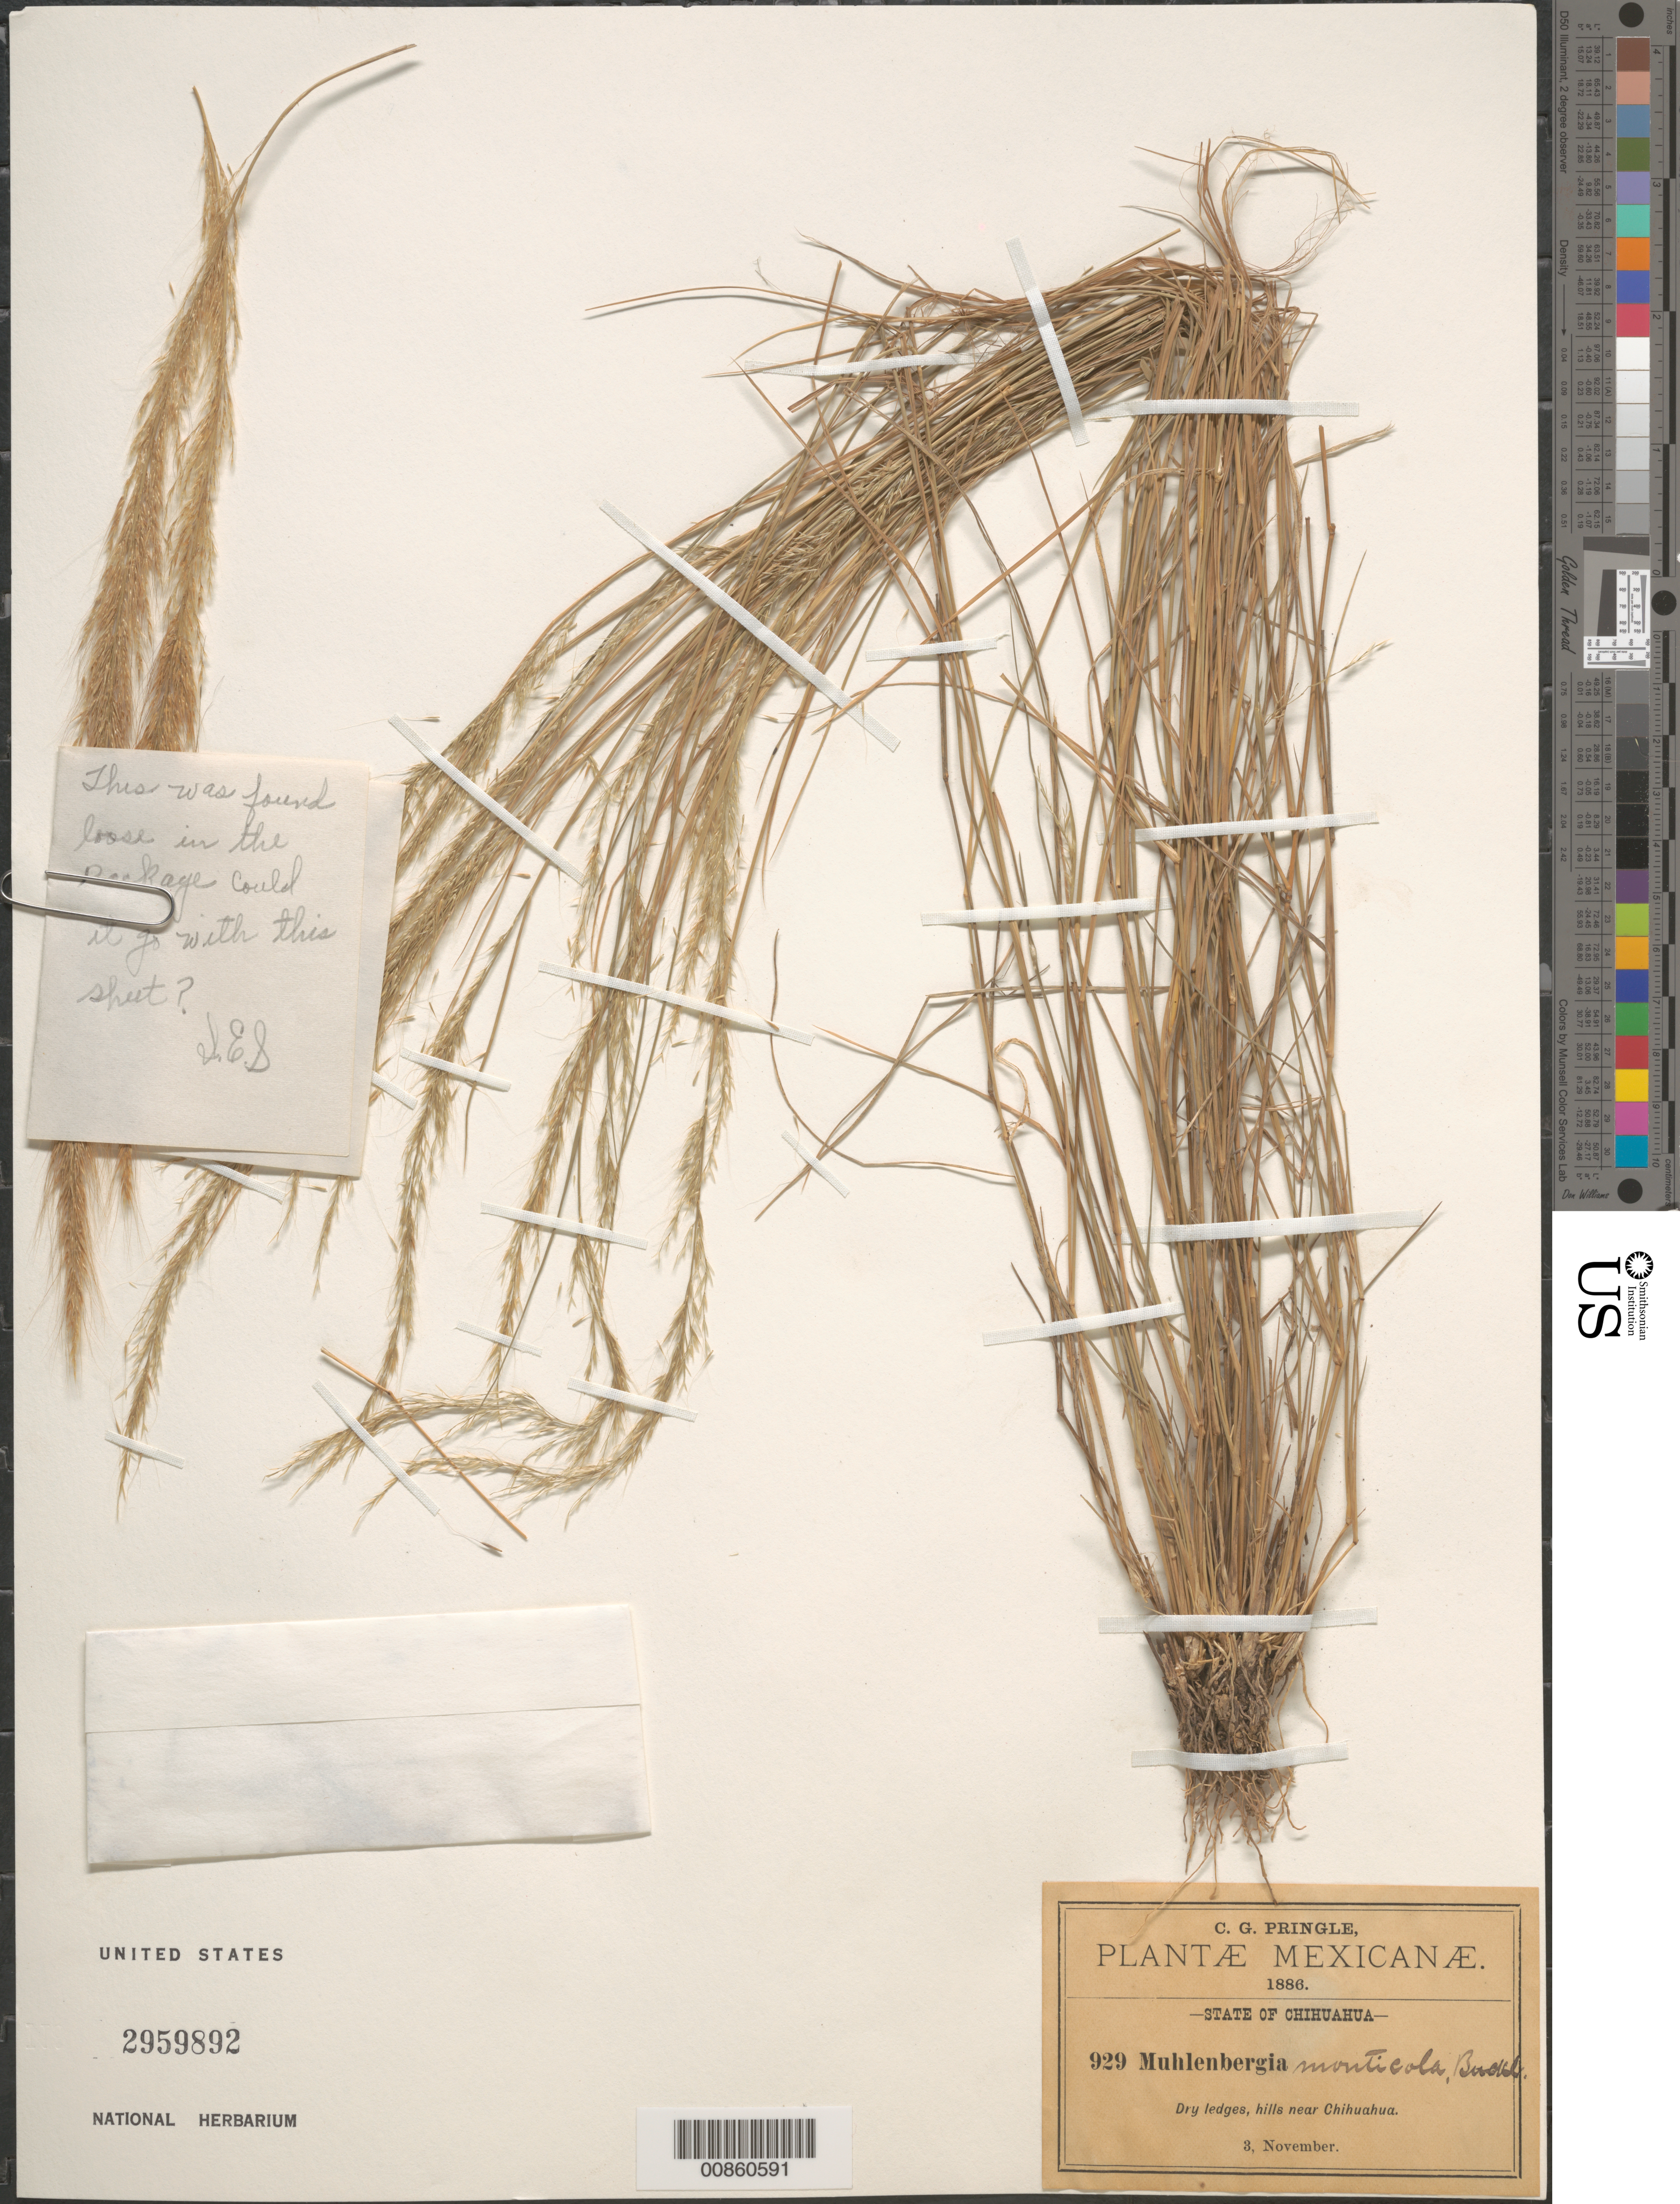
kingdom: Plantae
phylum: Tracheophyta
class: Liliopsida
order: Poales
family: Poaceae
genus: Muhlenbergia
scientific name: Muhlenbergia monticola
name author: Buckley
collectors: C. G. Pringle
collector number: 929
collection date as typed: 03 Nov 1886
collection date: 1886-11-03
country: Mexico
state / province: Chihuahua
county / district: Chihuahua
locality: Hills near Chihuahua, mpio. Chihuahua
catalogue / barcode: US 2959892